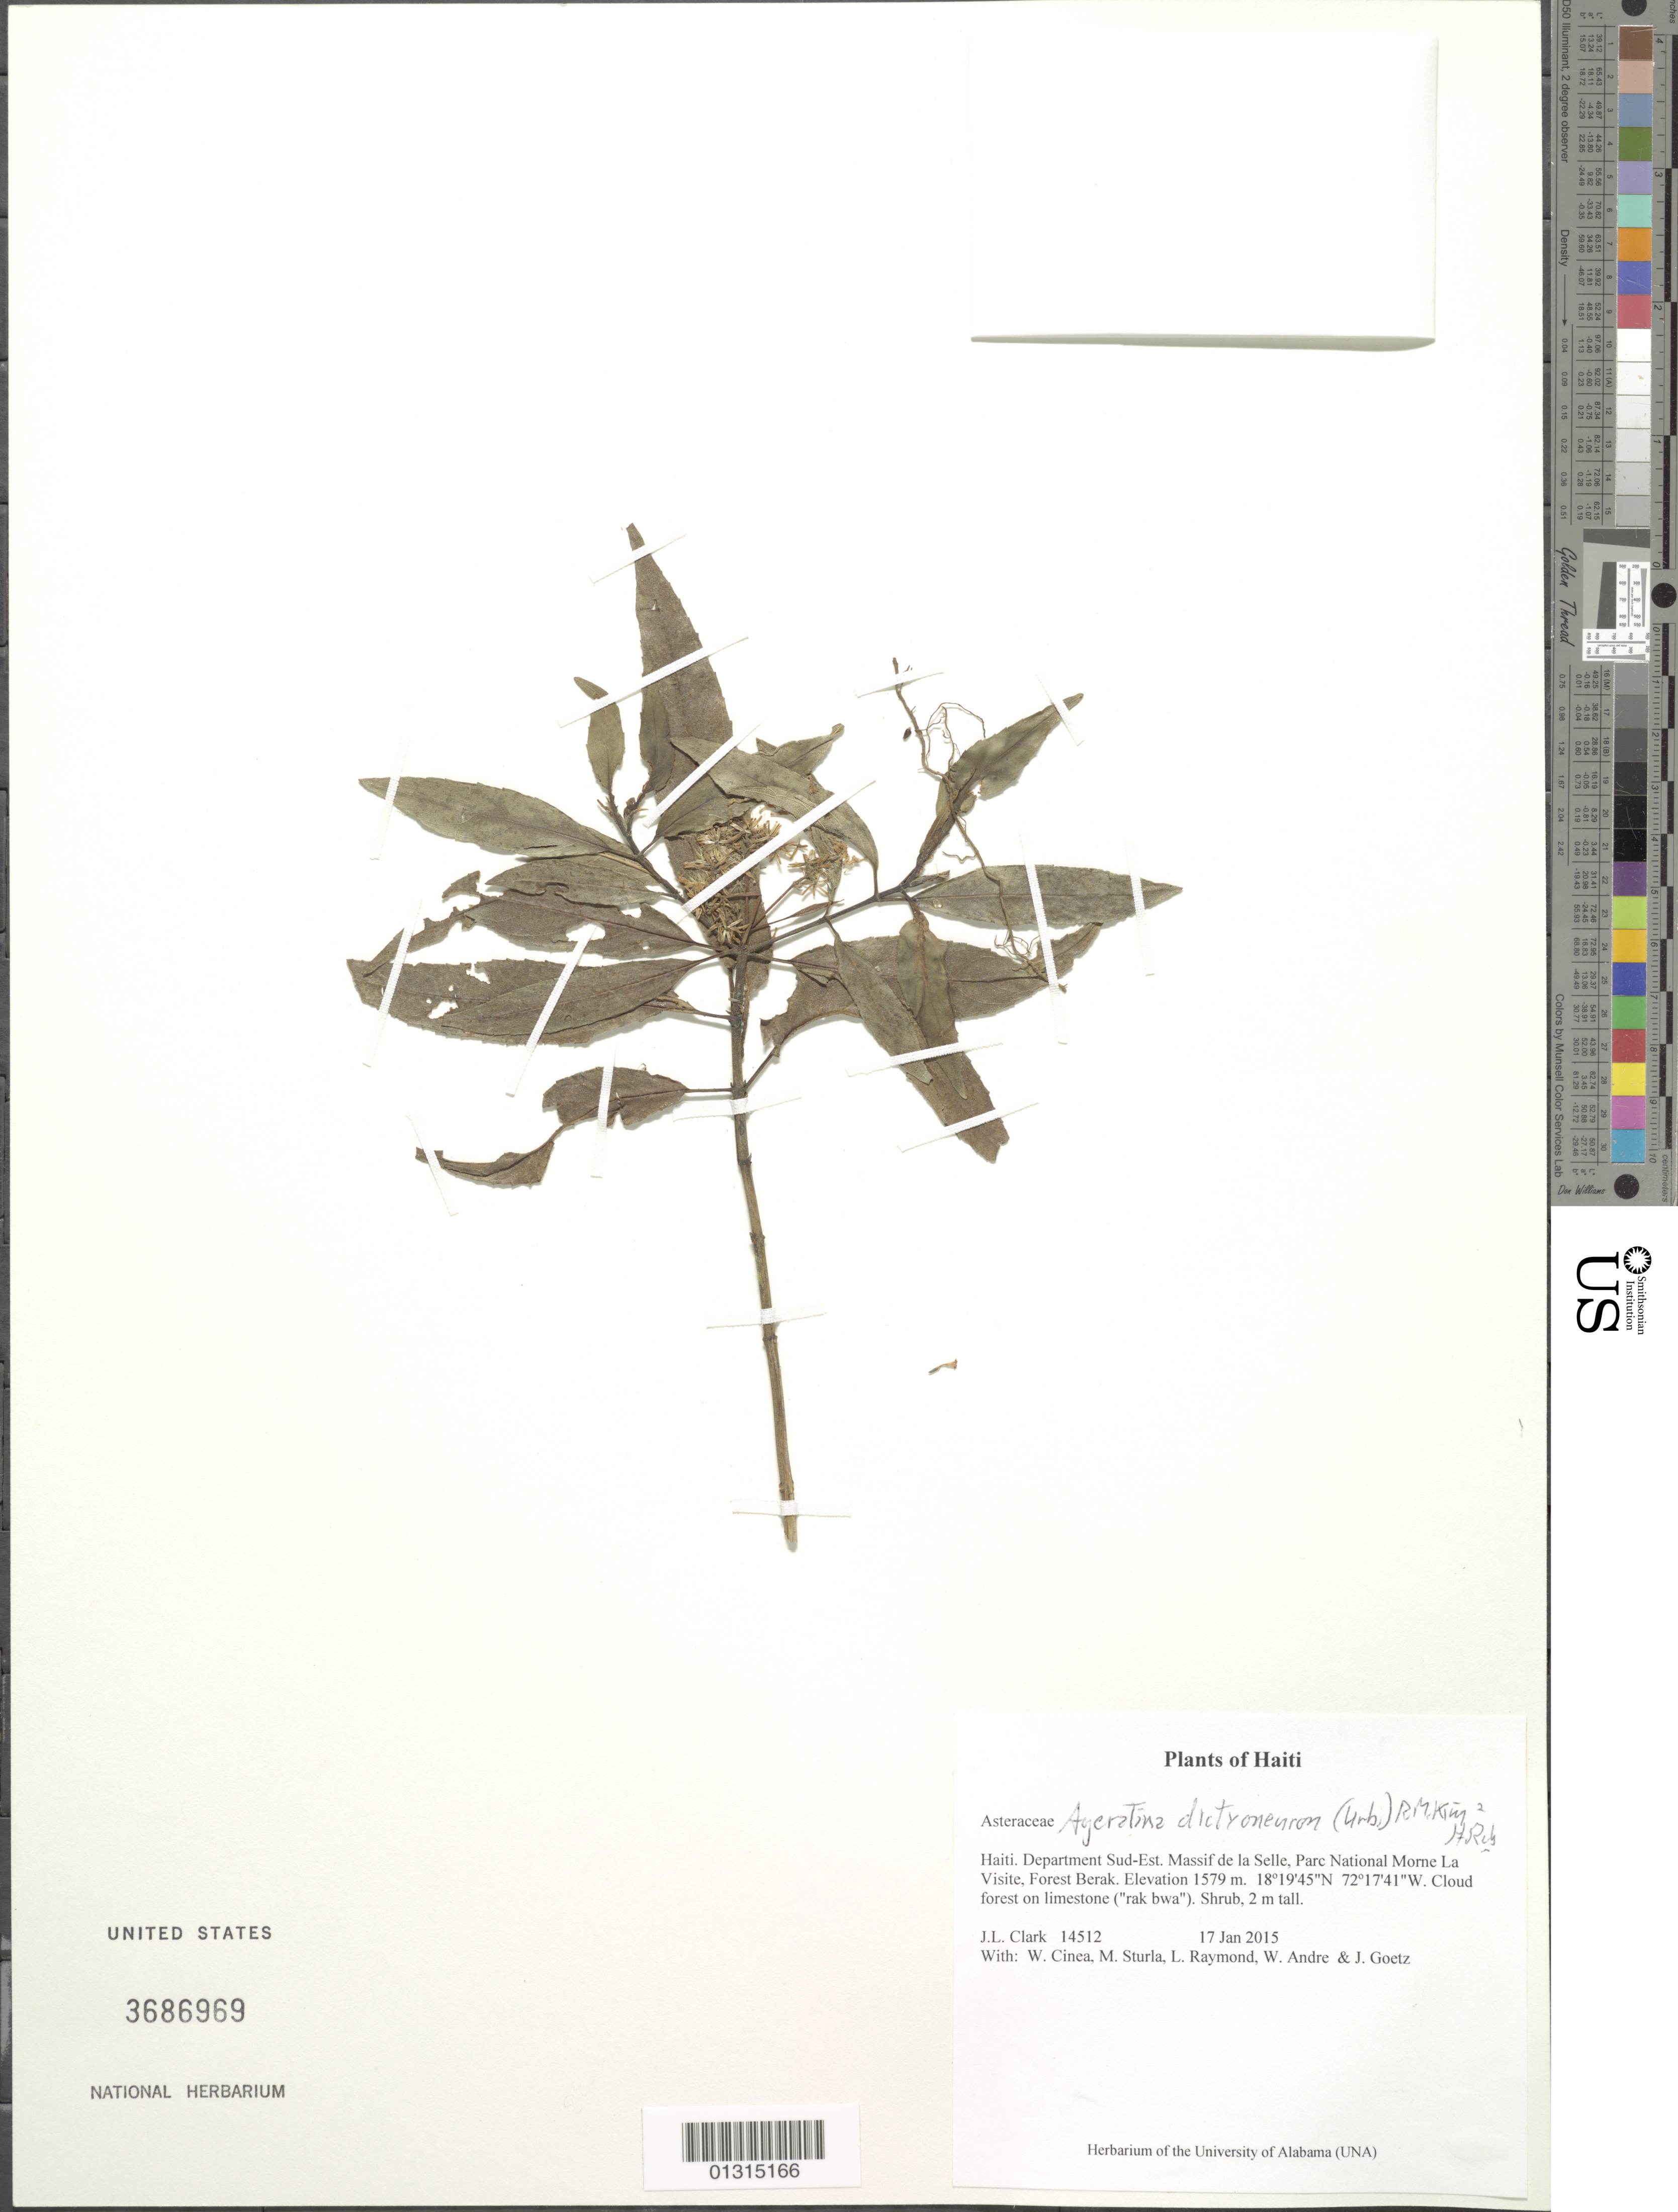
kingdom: Plantae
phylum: Tracheophyta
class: Magnoliopsida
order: Asterales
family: Asteraceae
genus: Ageratina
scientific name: Ageratina dictyoneura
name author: (Urb.) R.M. King & H. Rob.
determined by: Robinson, Harold E., (US)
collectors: J. L. Clark, W. Cinea, M. Sturla, L. Raymond, W. Andre & J. Goetz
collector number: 14512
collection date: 2015-01-17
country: Haiti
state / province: Sud-Est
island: Hispaniola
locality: Massif de la Selle, Parc National Morne La Visite, Forest Berak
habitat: Cloud forest on limestone ("rak bwa")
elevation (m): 1579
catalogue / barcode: US 3686969